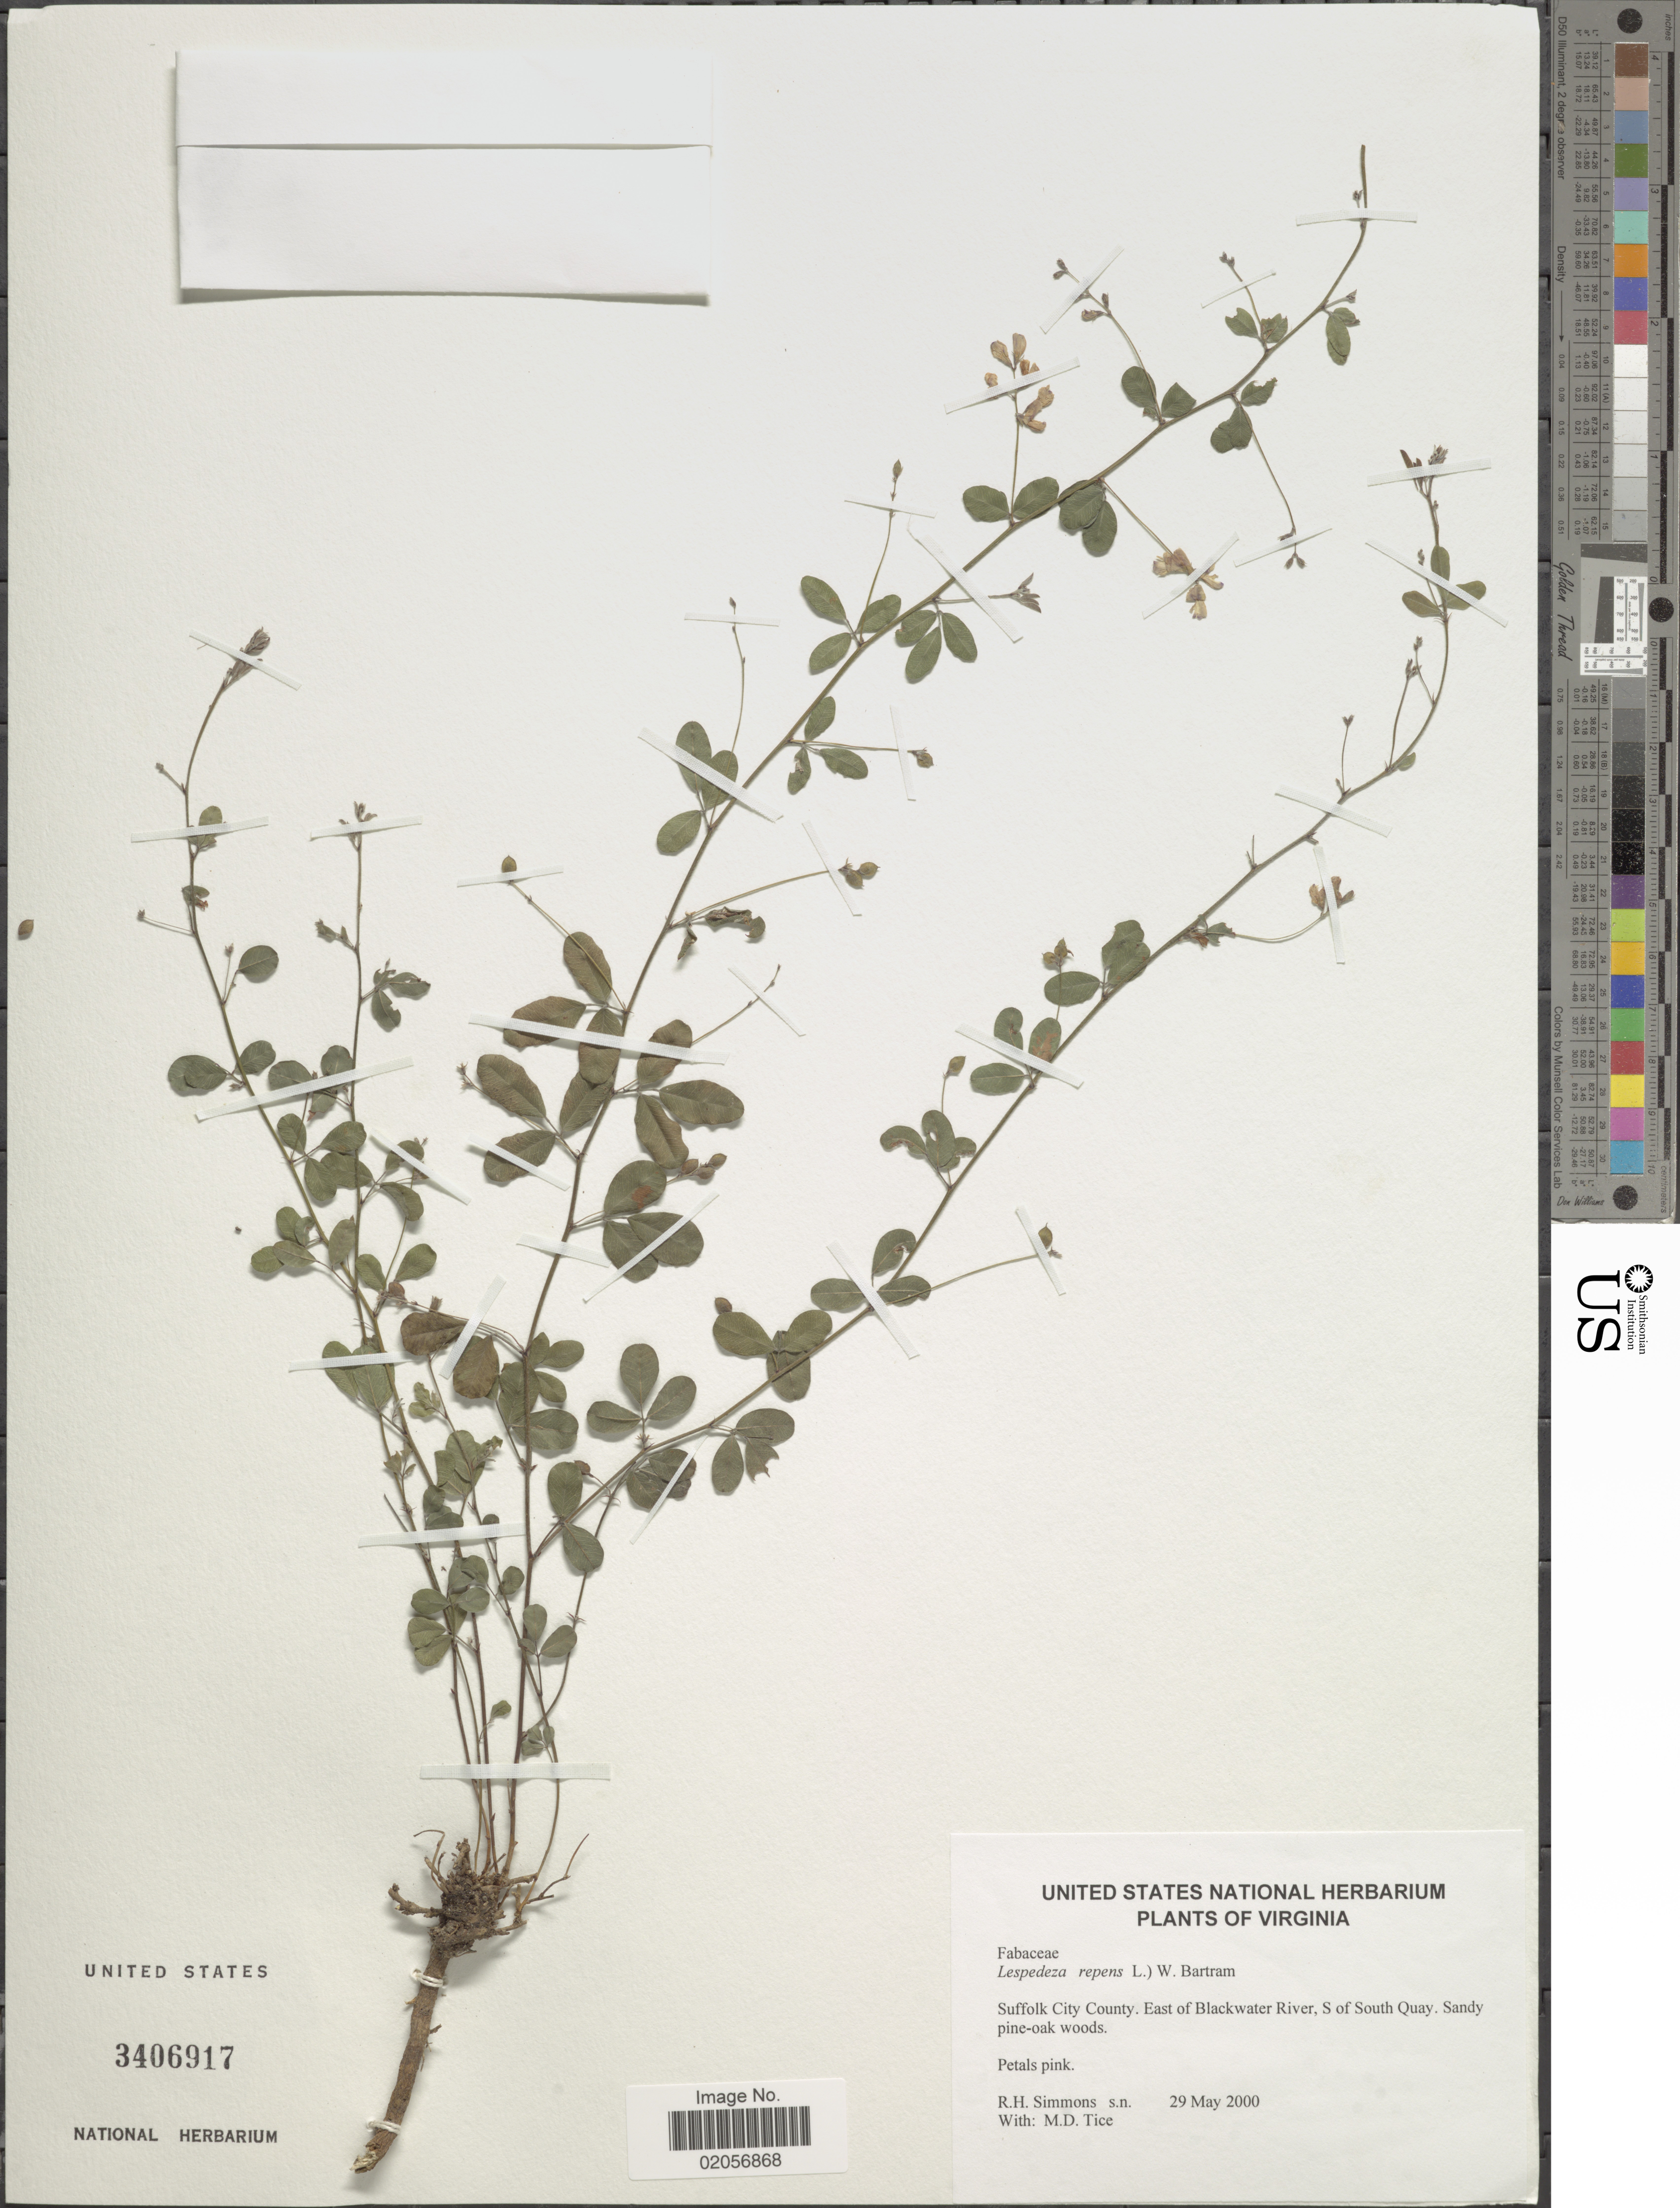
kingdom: Plantae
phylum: Tracheophyta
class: Magnoliopsida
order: Fabales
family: Fabaceae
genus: Lespedeza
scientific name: Lespedeza repens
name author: (L.) W.P.C. Barton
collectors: R. H. Simmons & M. Tice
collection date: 2000-05-29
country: United States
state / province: Virginia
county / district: City of Suffolk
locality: Suffolk City County. East of Blackwater River, S of South Quay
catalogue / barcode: US 3406917